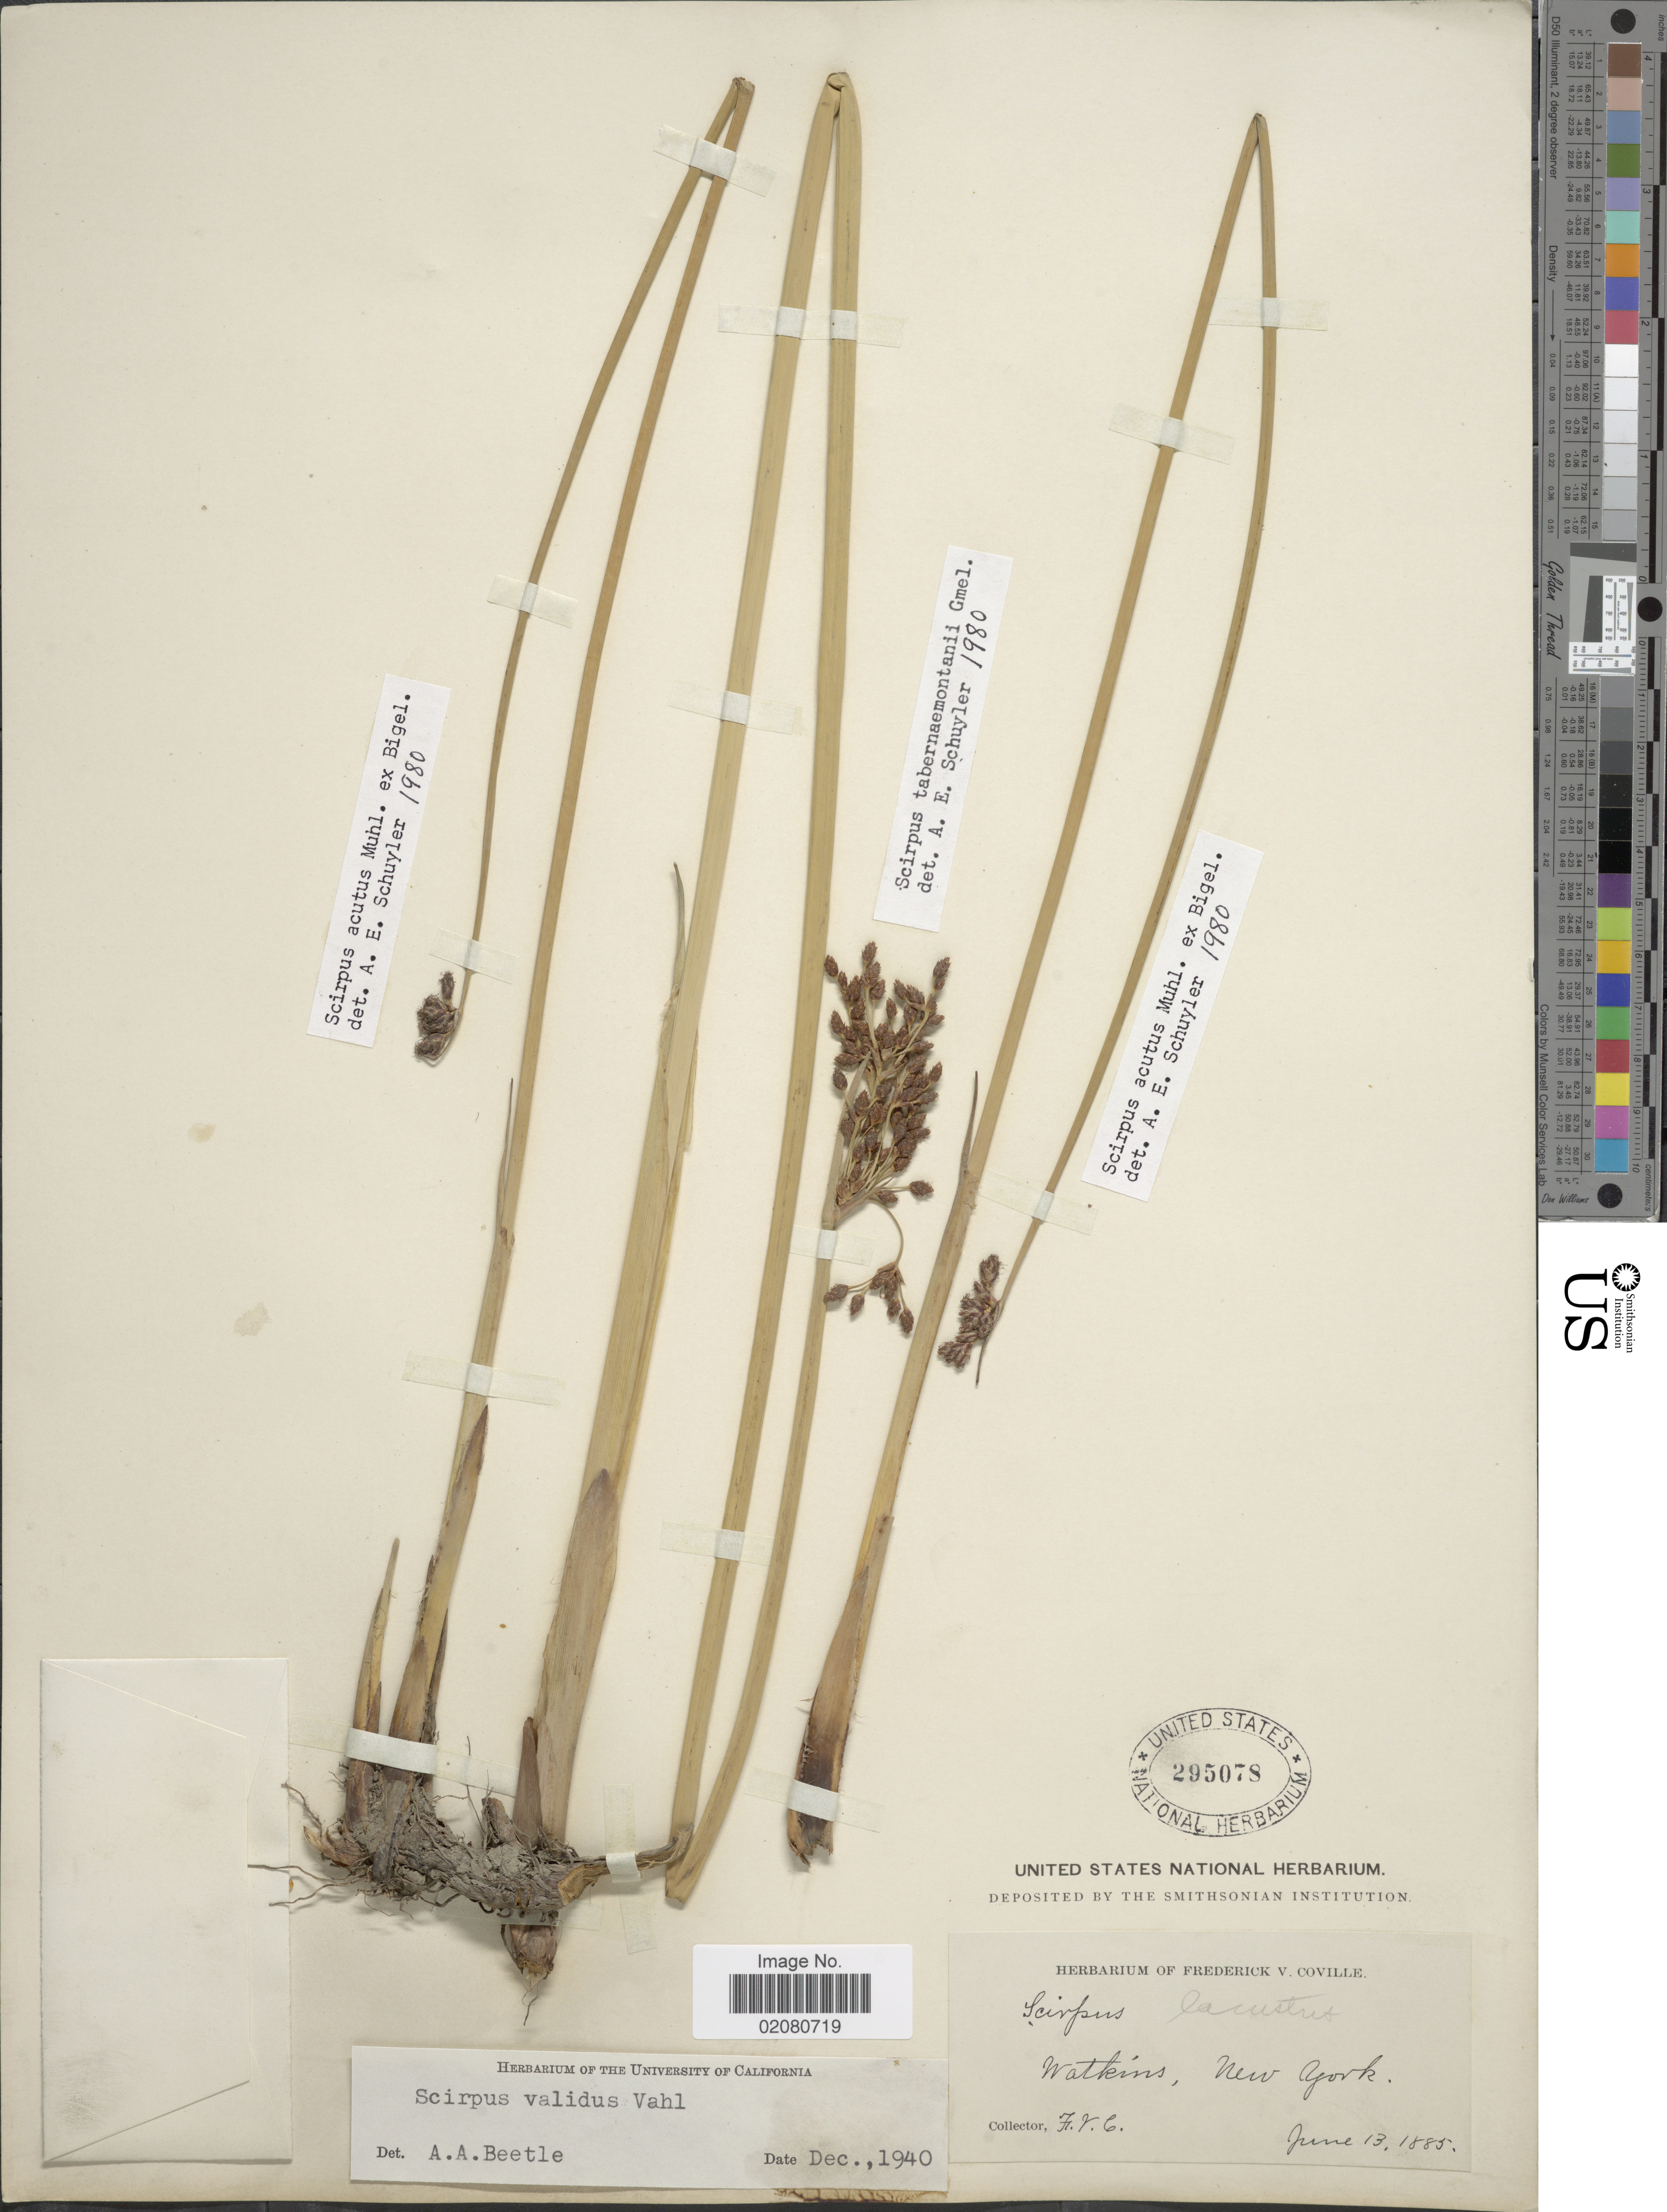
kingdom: Plantae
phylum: Tracheophyta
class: Liliopsida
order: Poales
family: Cyperaceae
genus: Schoenoplectus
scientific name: Schoenoplectus acutus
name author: (Muhl. ex Bigelow) Á. Löve & D. Löve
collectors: F. V. Coville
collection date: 1885-06-13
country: United States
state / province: New York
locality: Watkins, New York.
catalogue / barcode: US 295078